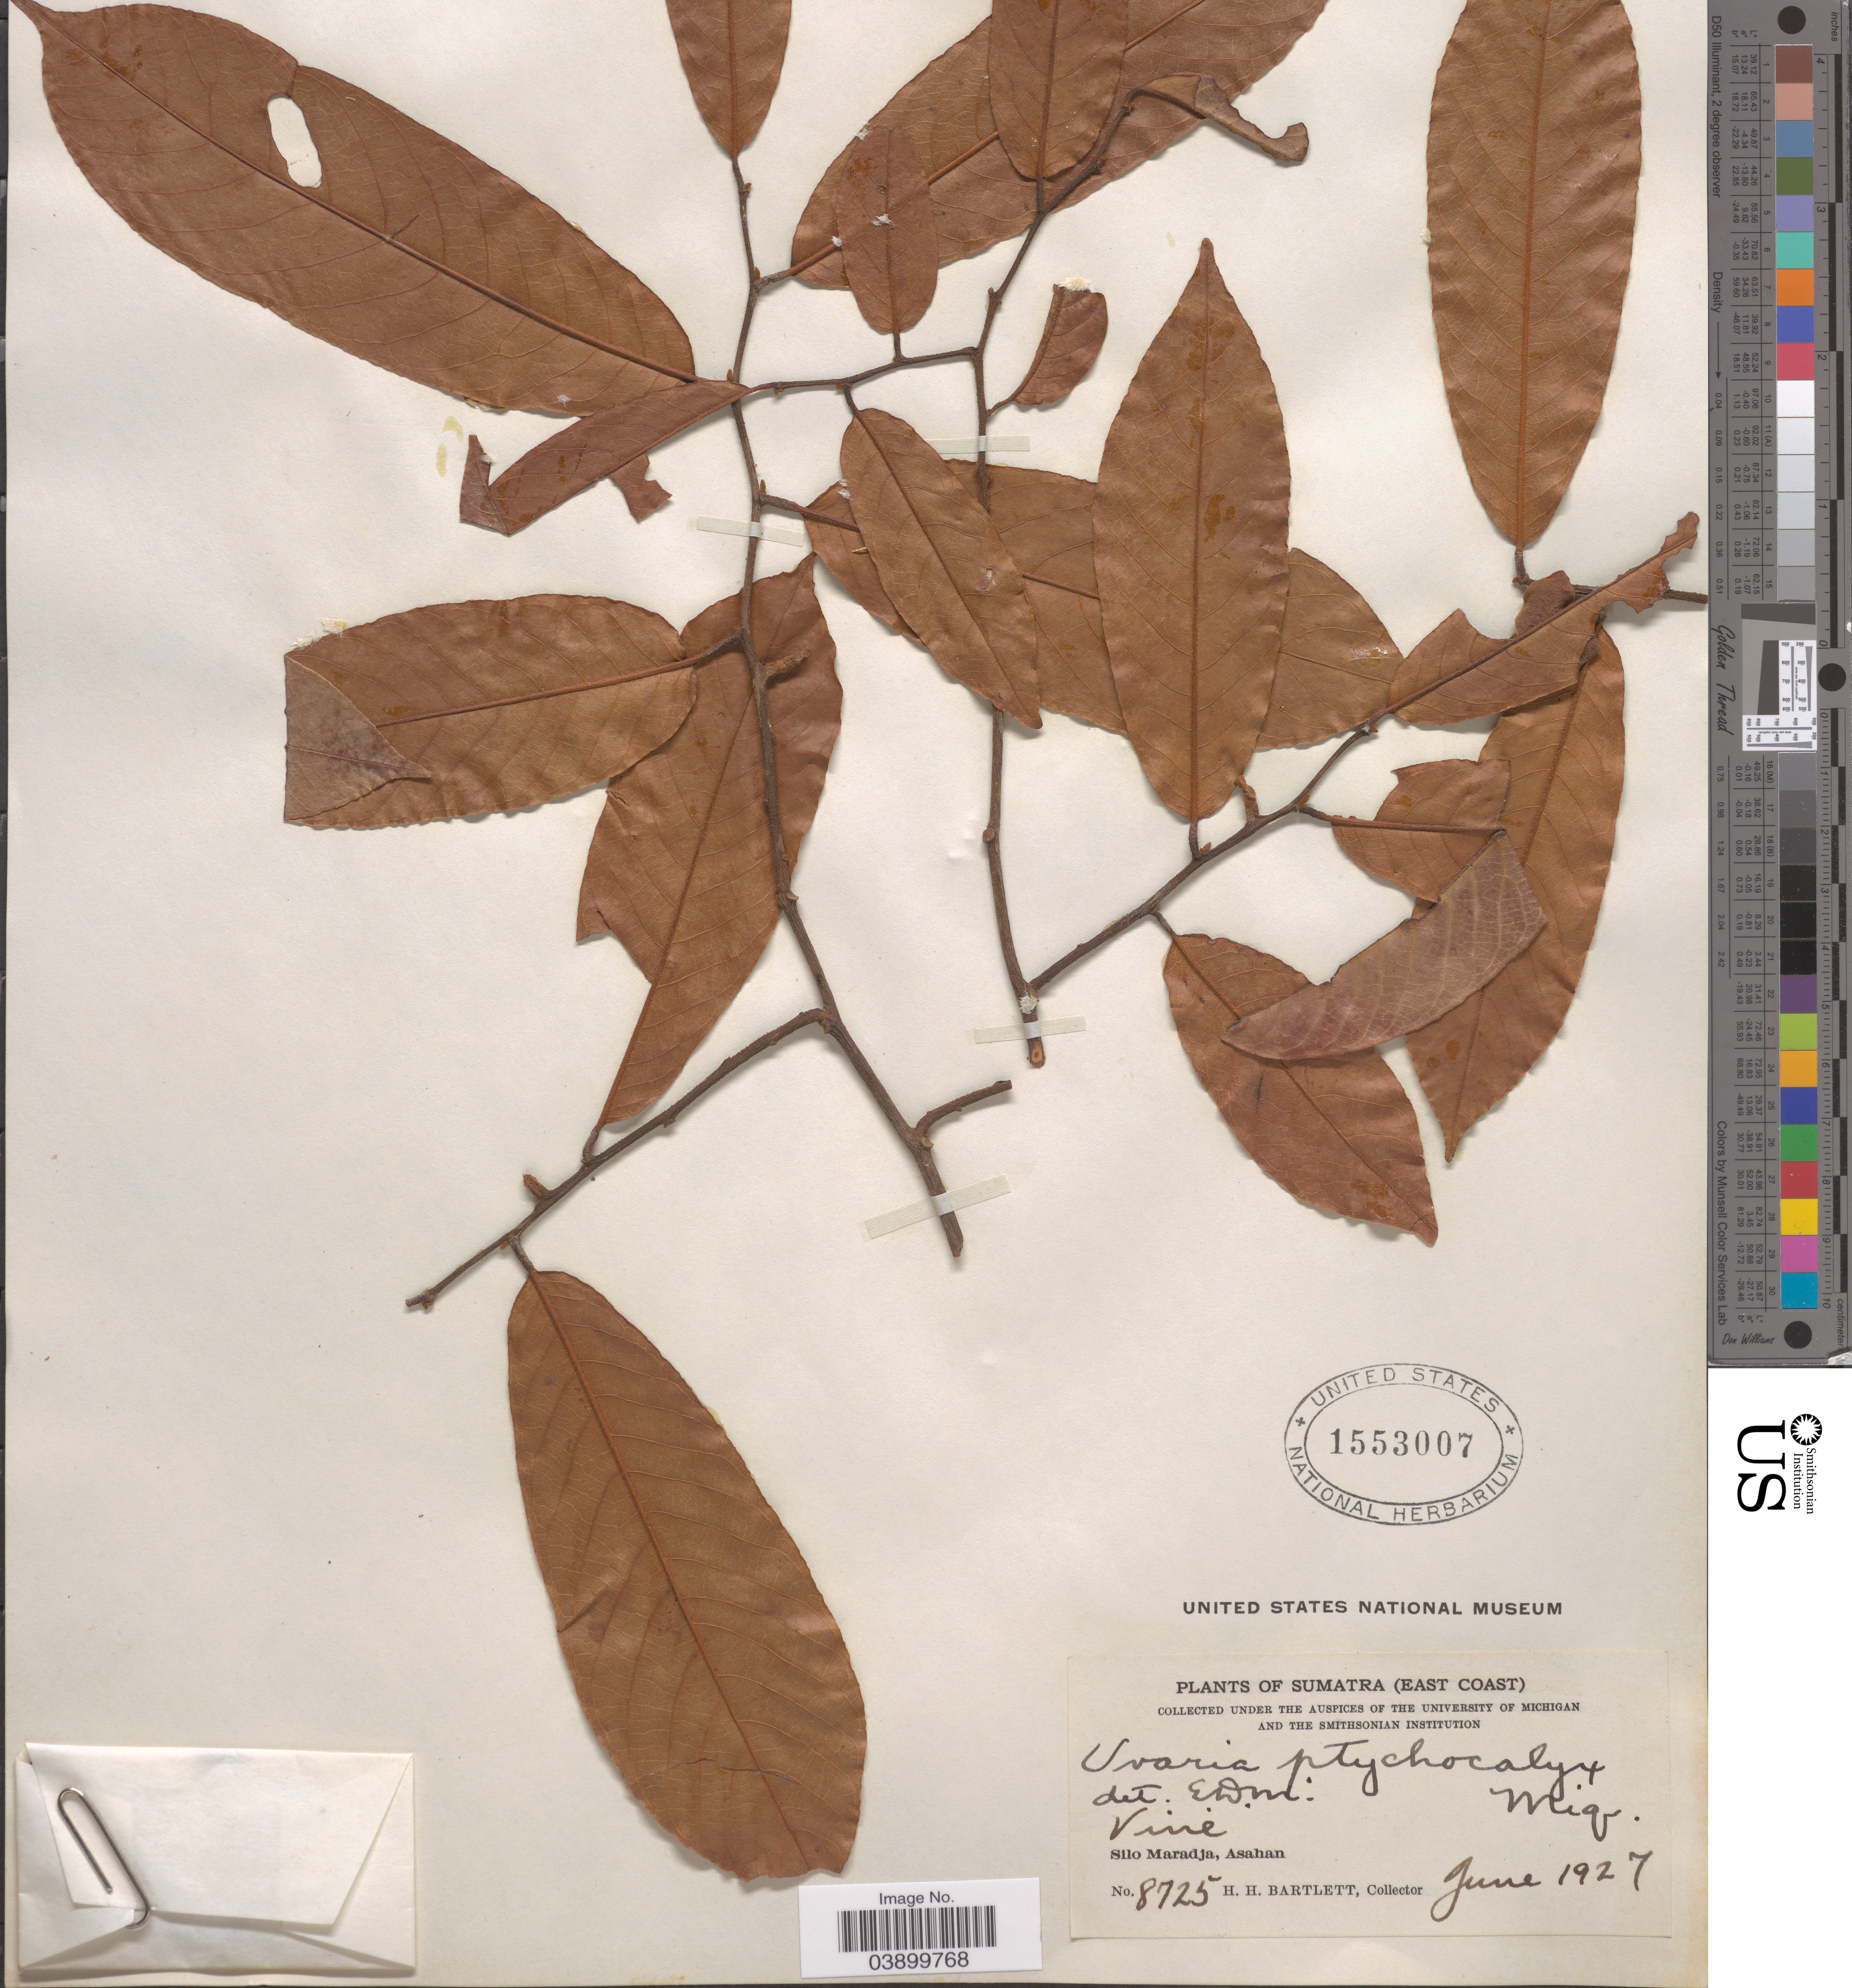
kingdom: Plantae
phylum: Tracheophyta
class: Magnoliopsida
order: Magnoliales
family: Annonaceae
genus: Uvaria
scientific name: Uvaria ptychocalyx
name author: Miq.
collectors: H. H. Bartlett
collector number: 8725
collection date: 1927-06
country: Indonesia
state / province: Sumatra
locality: East Coast. Silo Maradja, Asahan.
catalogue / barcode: US 1553007